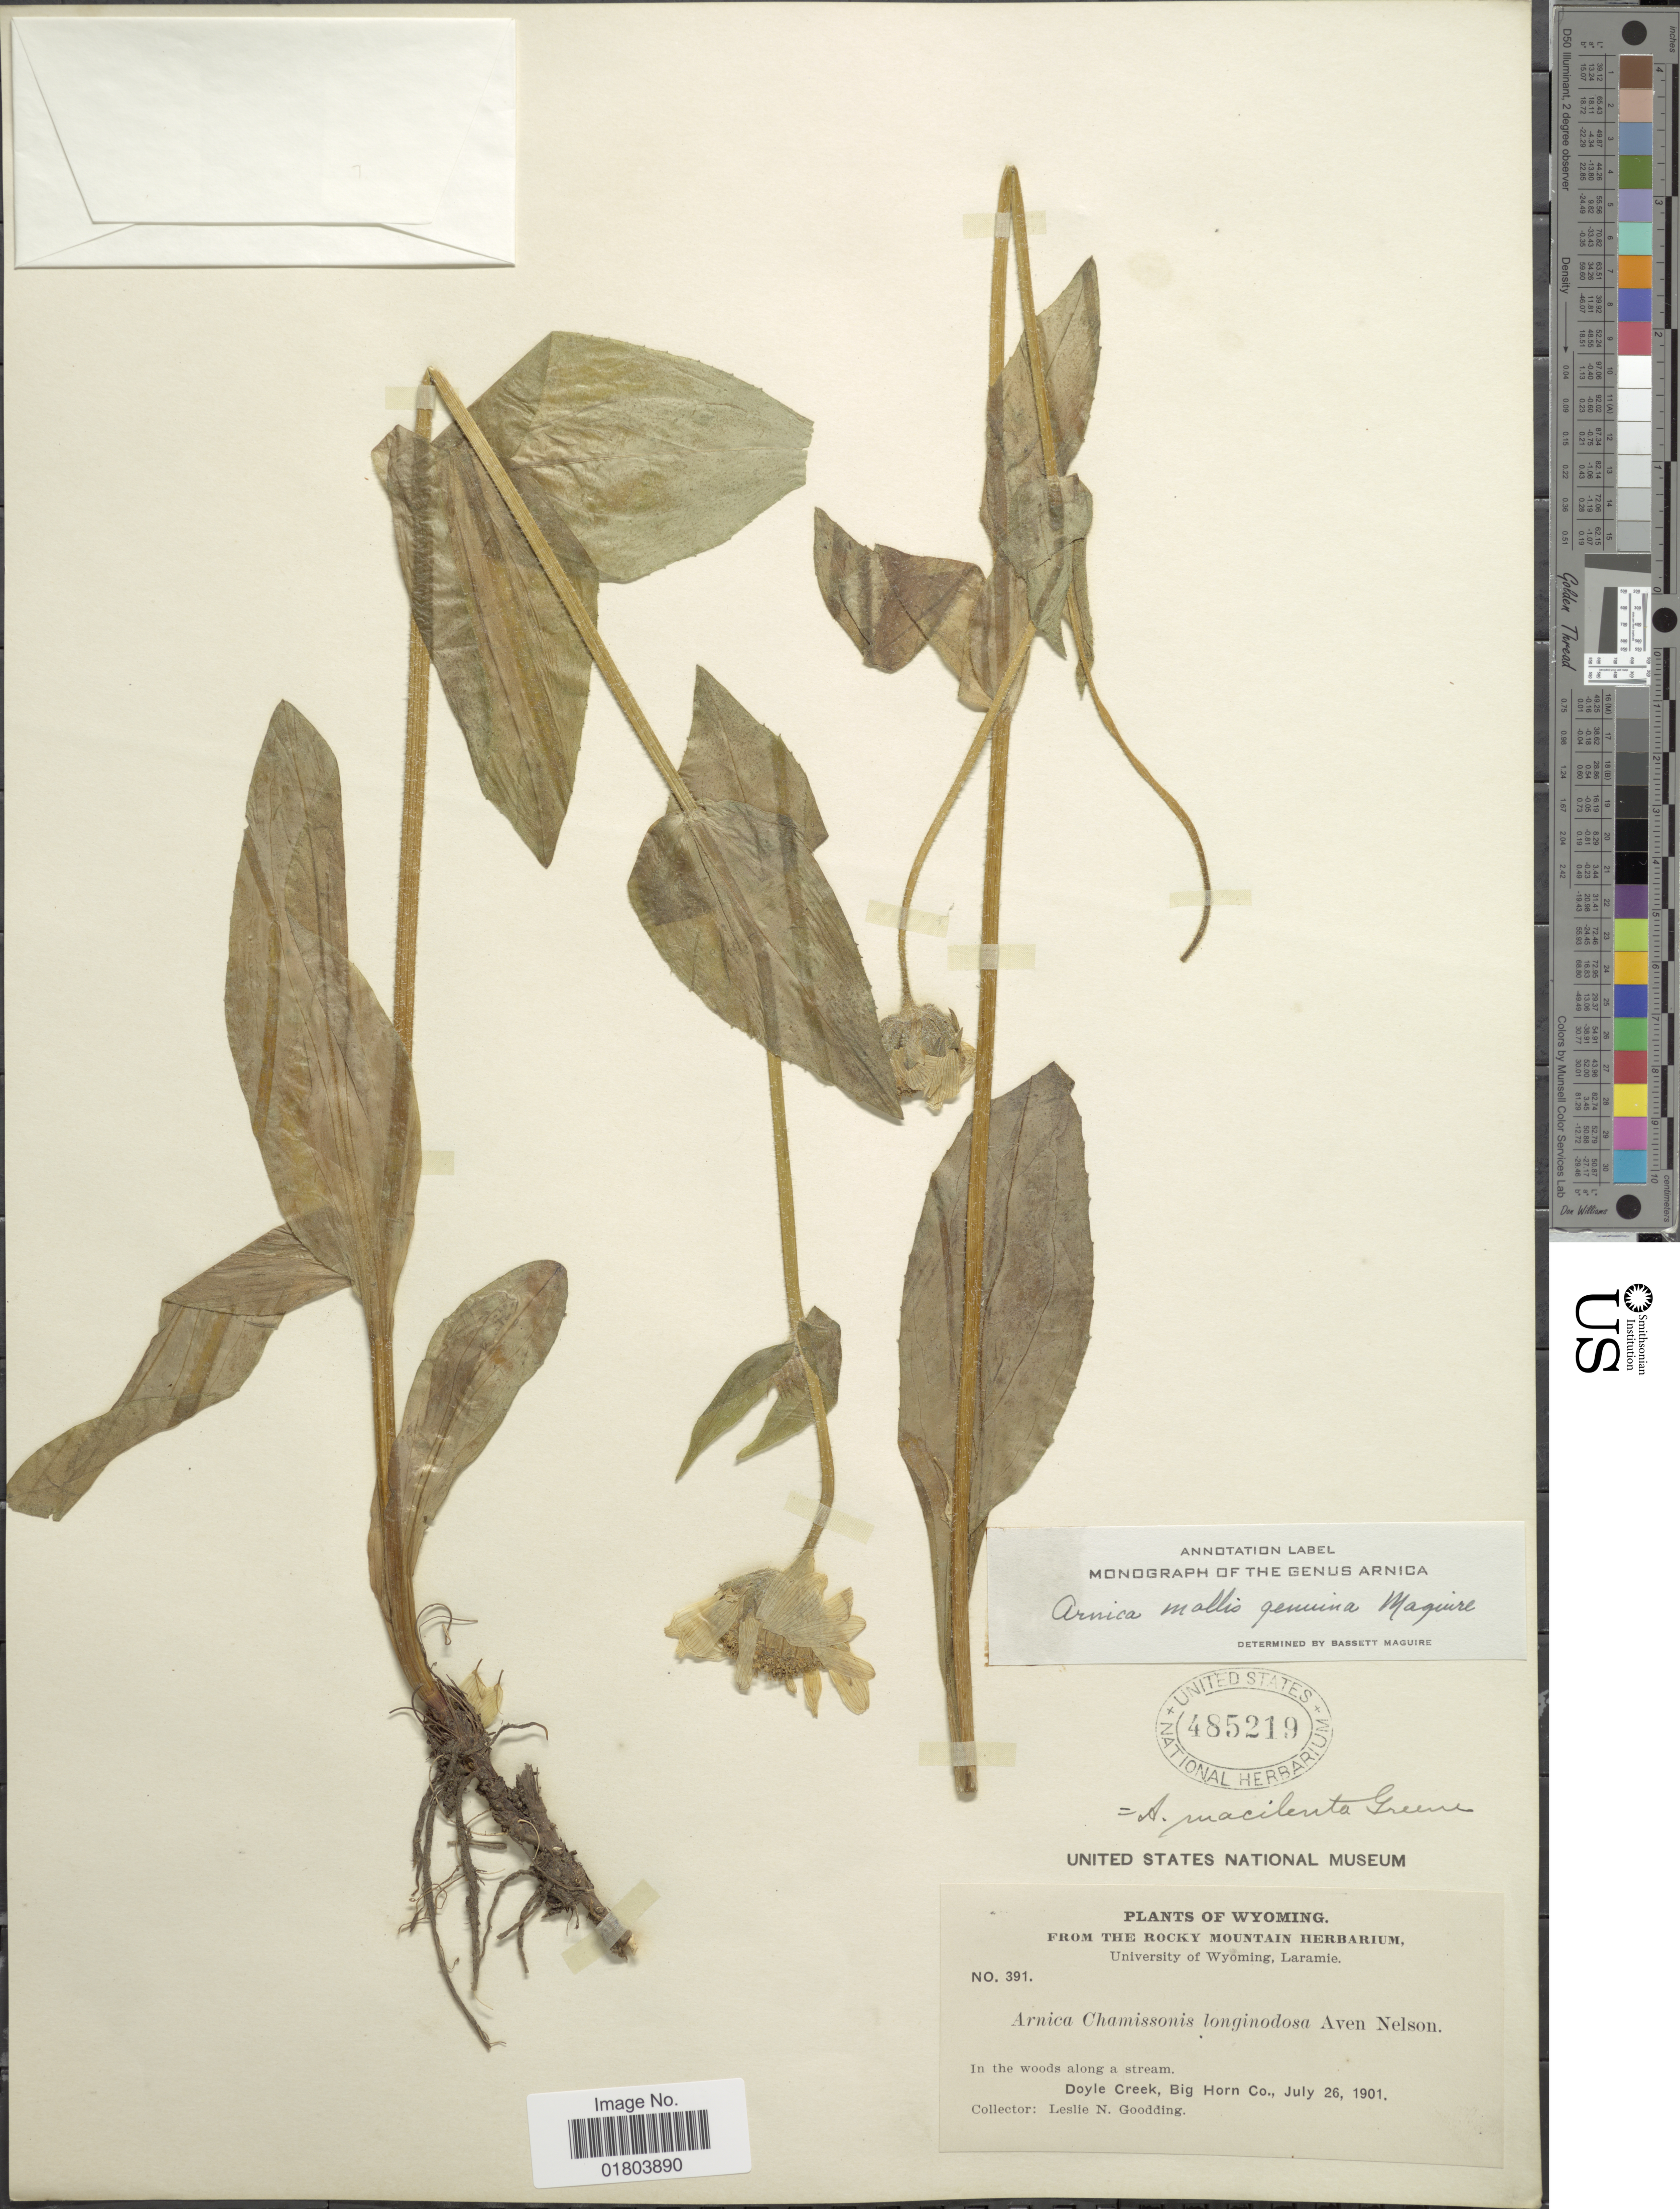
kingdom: Plantae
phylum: Tracheophyta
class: Magnoliopsida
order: Asterales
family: Asteraceae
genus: Arnica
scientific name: Arnica mollis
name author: Hook.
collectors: L. N. Goodding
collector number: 391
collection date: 1901-07-26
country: United States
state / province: Wyoming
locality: In the woods along a stream, Doyle Creek, Big Horn Co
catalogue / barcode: US 485219